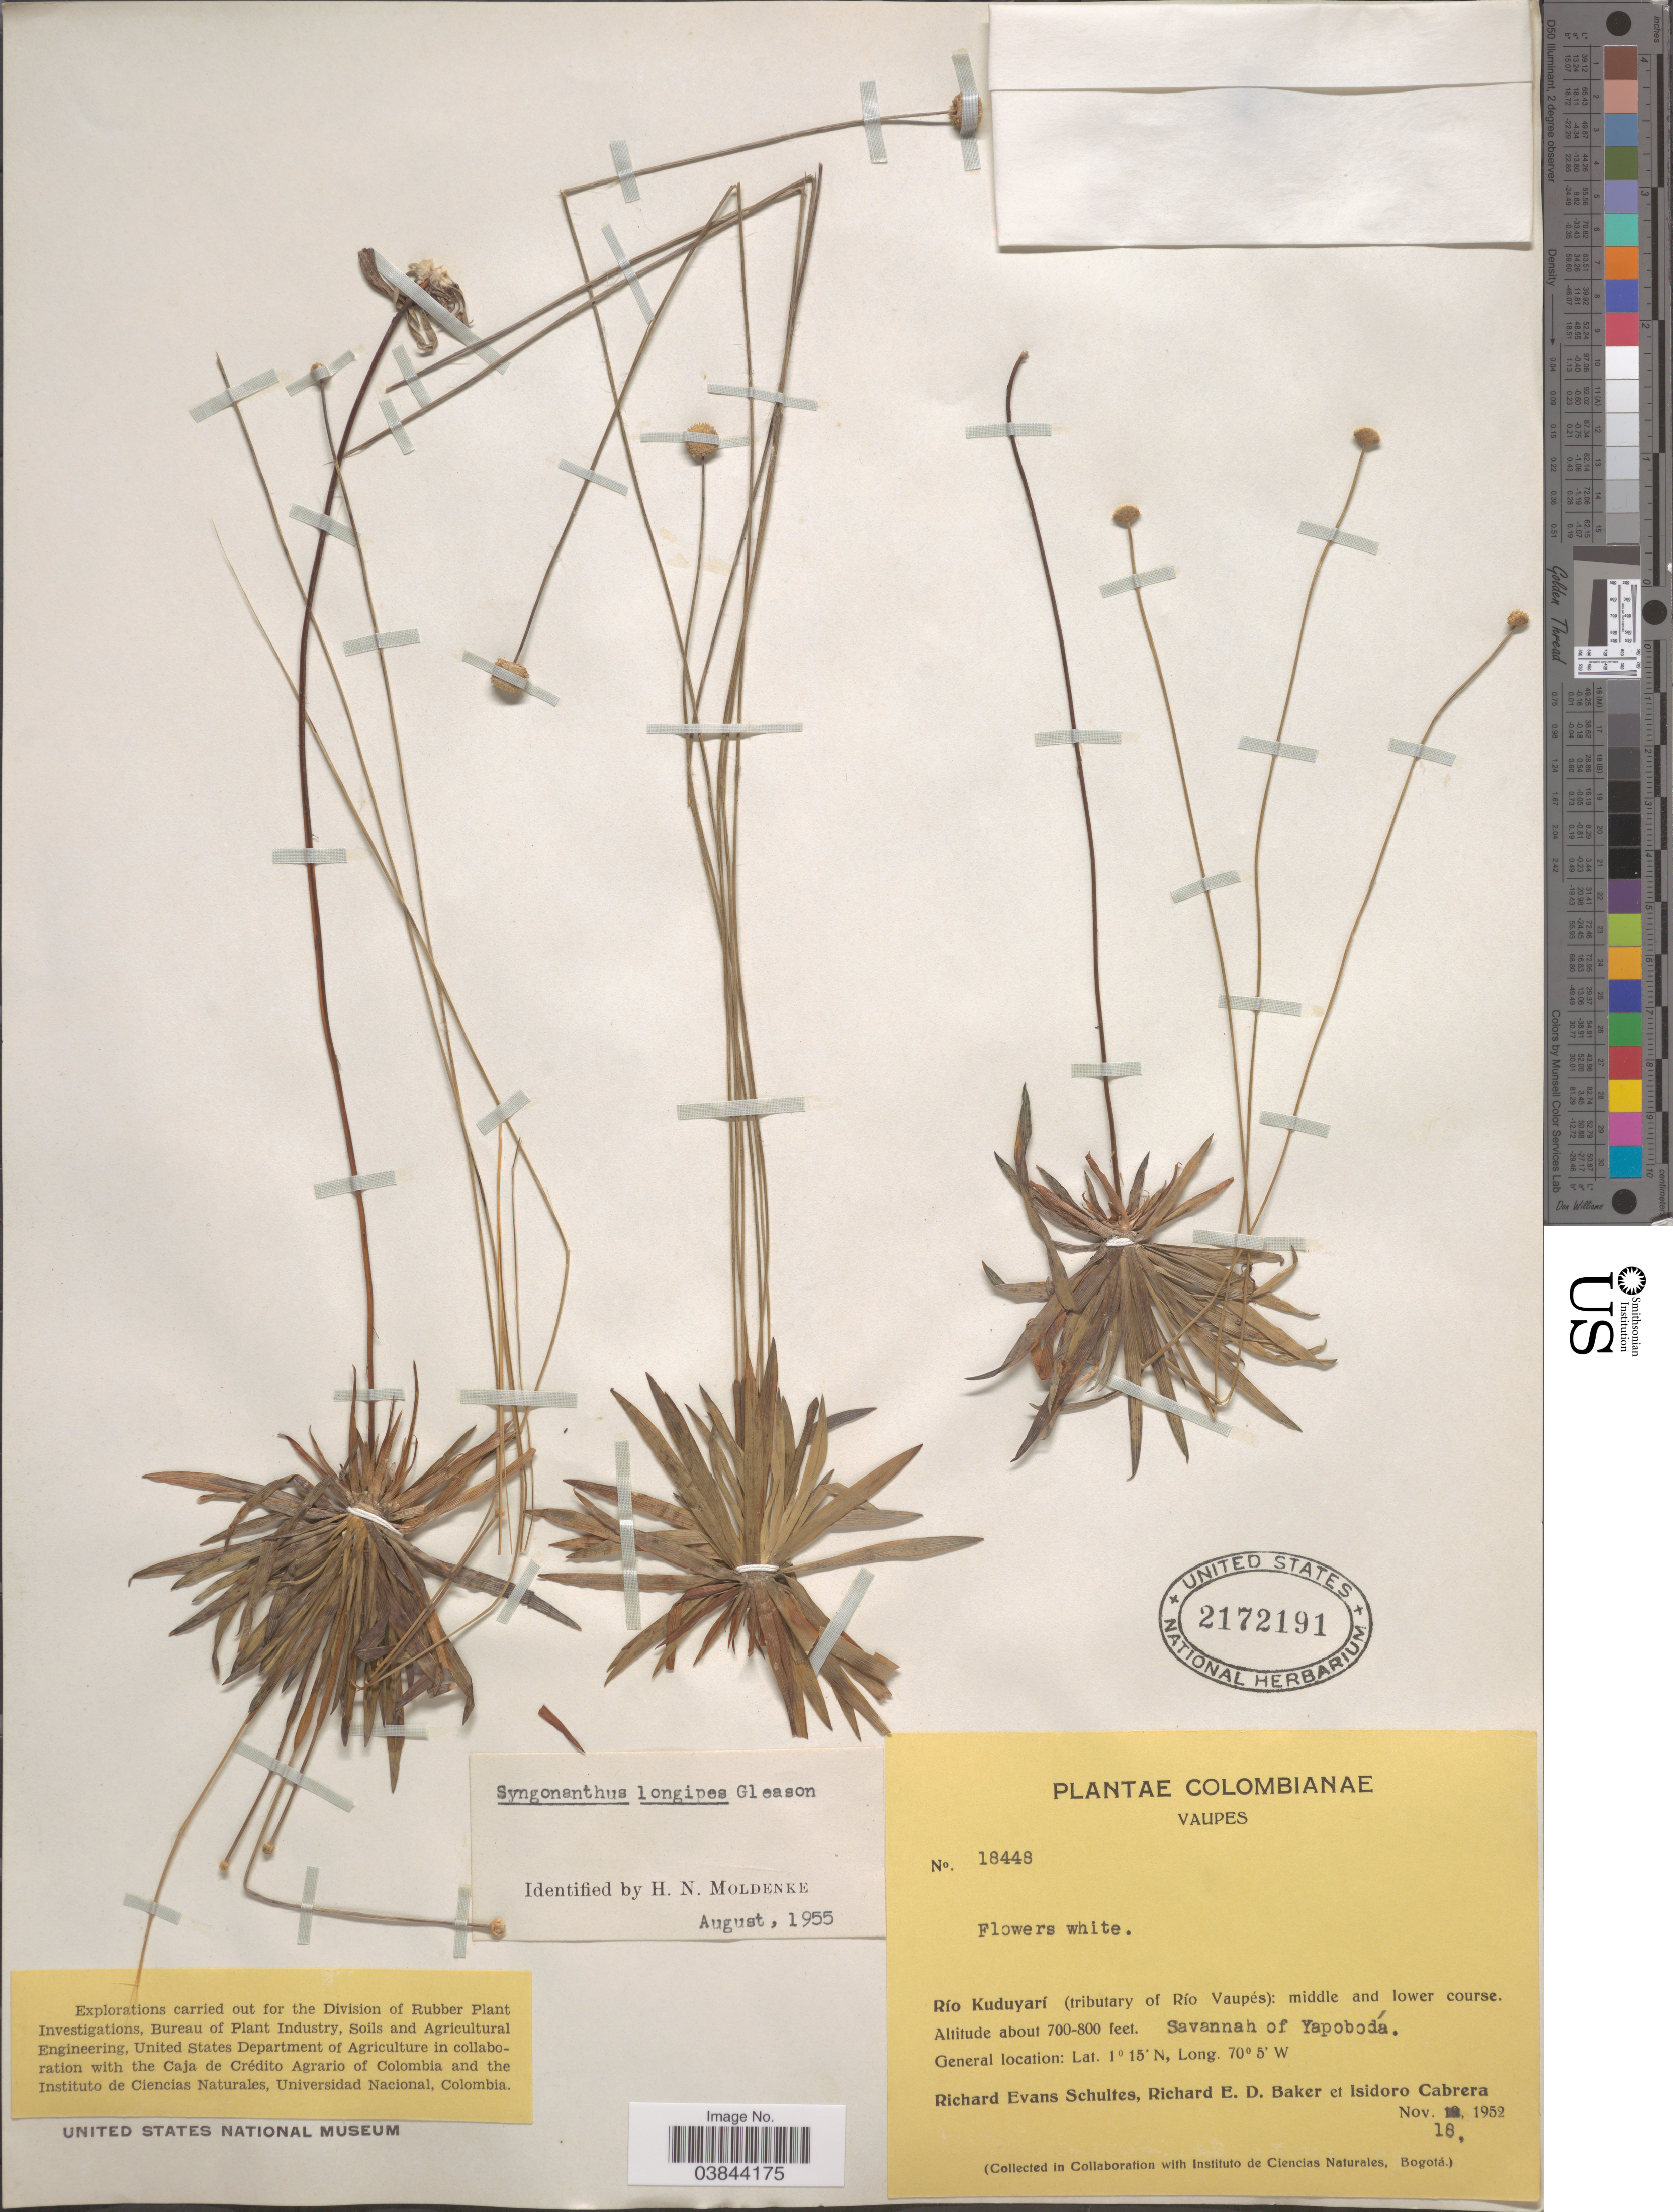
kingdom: Plantae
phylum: Tracheophyta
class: Liliopsida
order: Poales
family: Eriocaulaceae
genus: Syngonanthus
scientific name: Syngonanthus longipes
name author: Gleason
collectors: R. E. Schultes, R. E. D. Baker & I. Cabrera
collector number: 18448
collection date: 1952-11-18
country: Colombia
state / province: Vaupés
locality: Río Kuduyarí (tributary of Río Vaupés): middle and lower course. Savannah of Yapobodá.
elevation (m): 213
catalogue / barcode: US 2172191